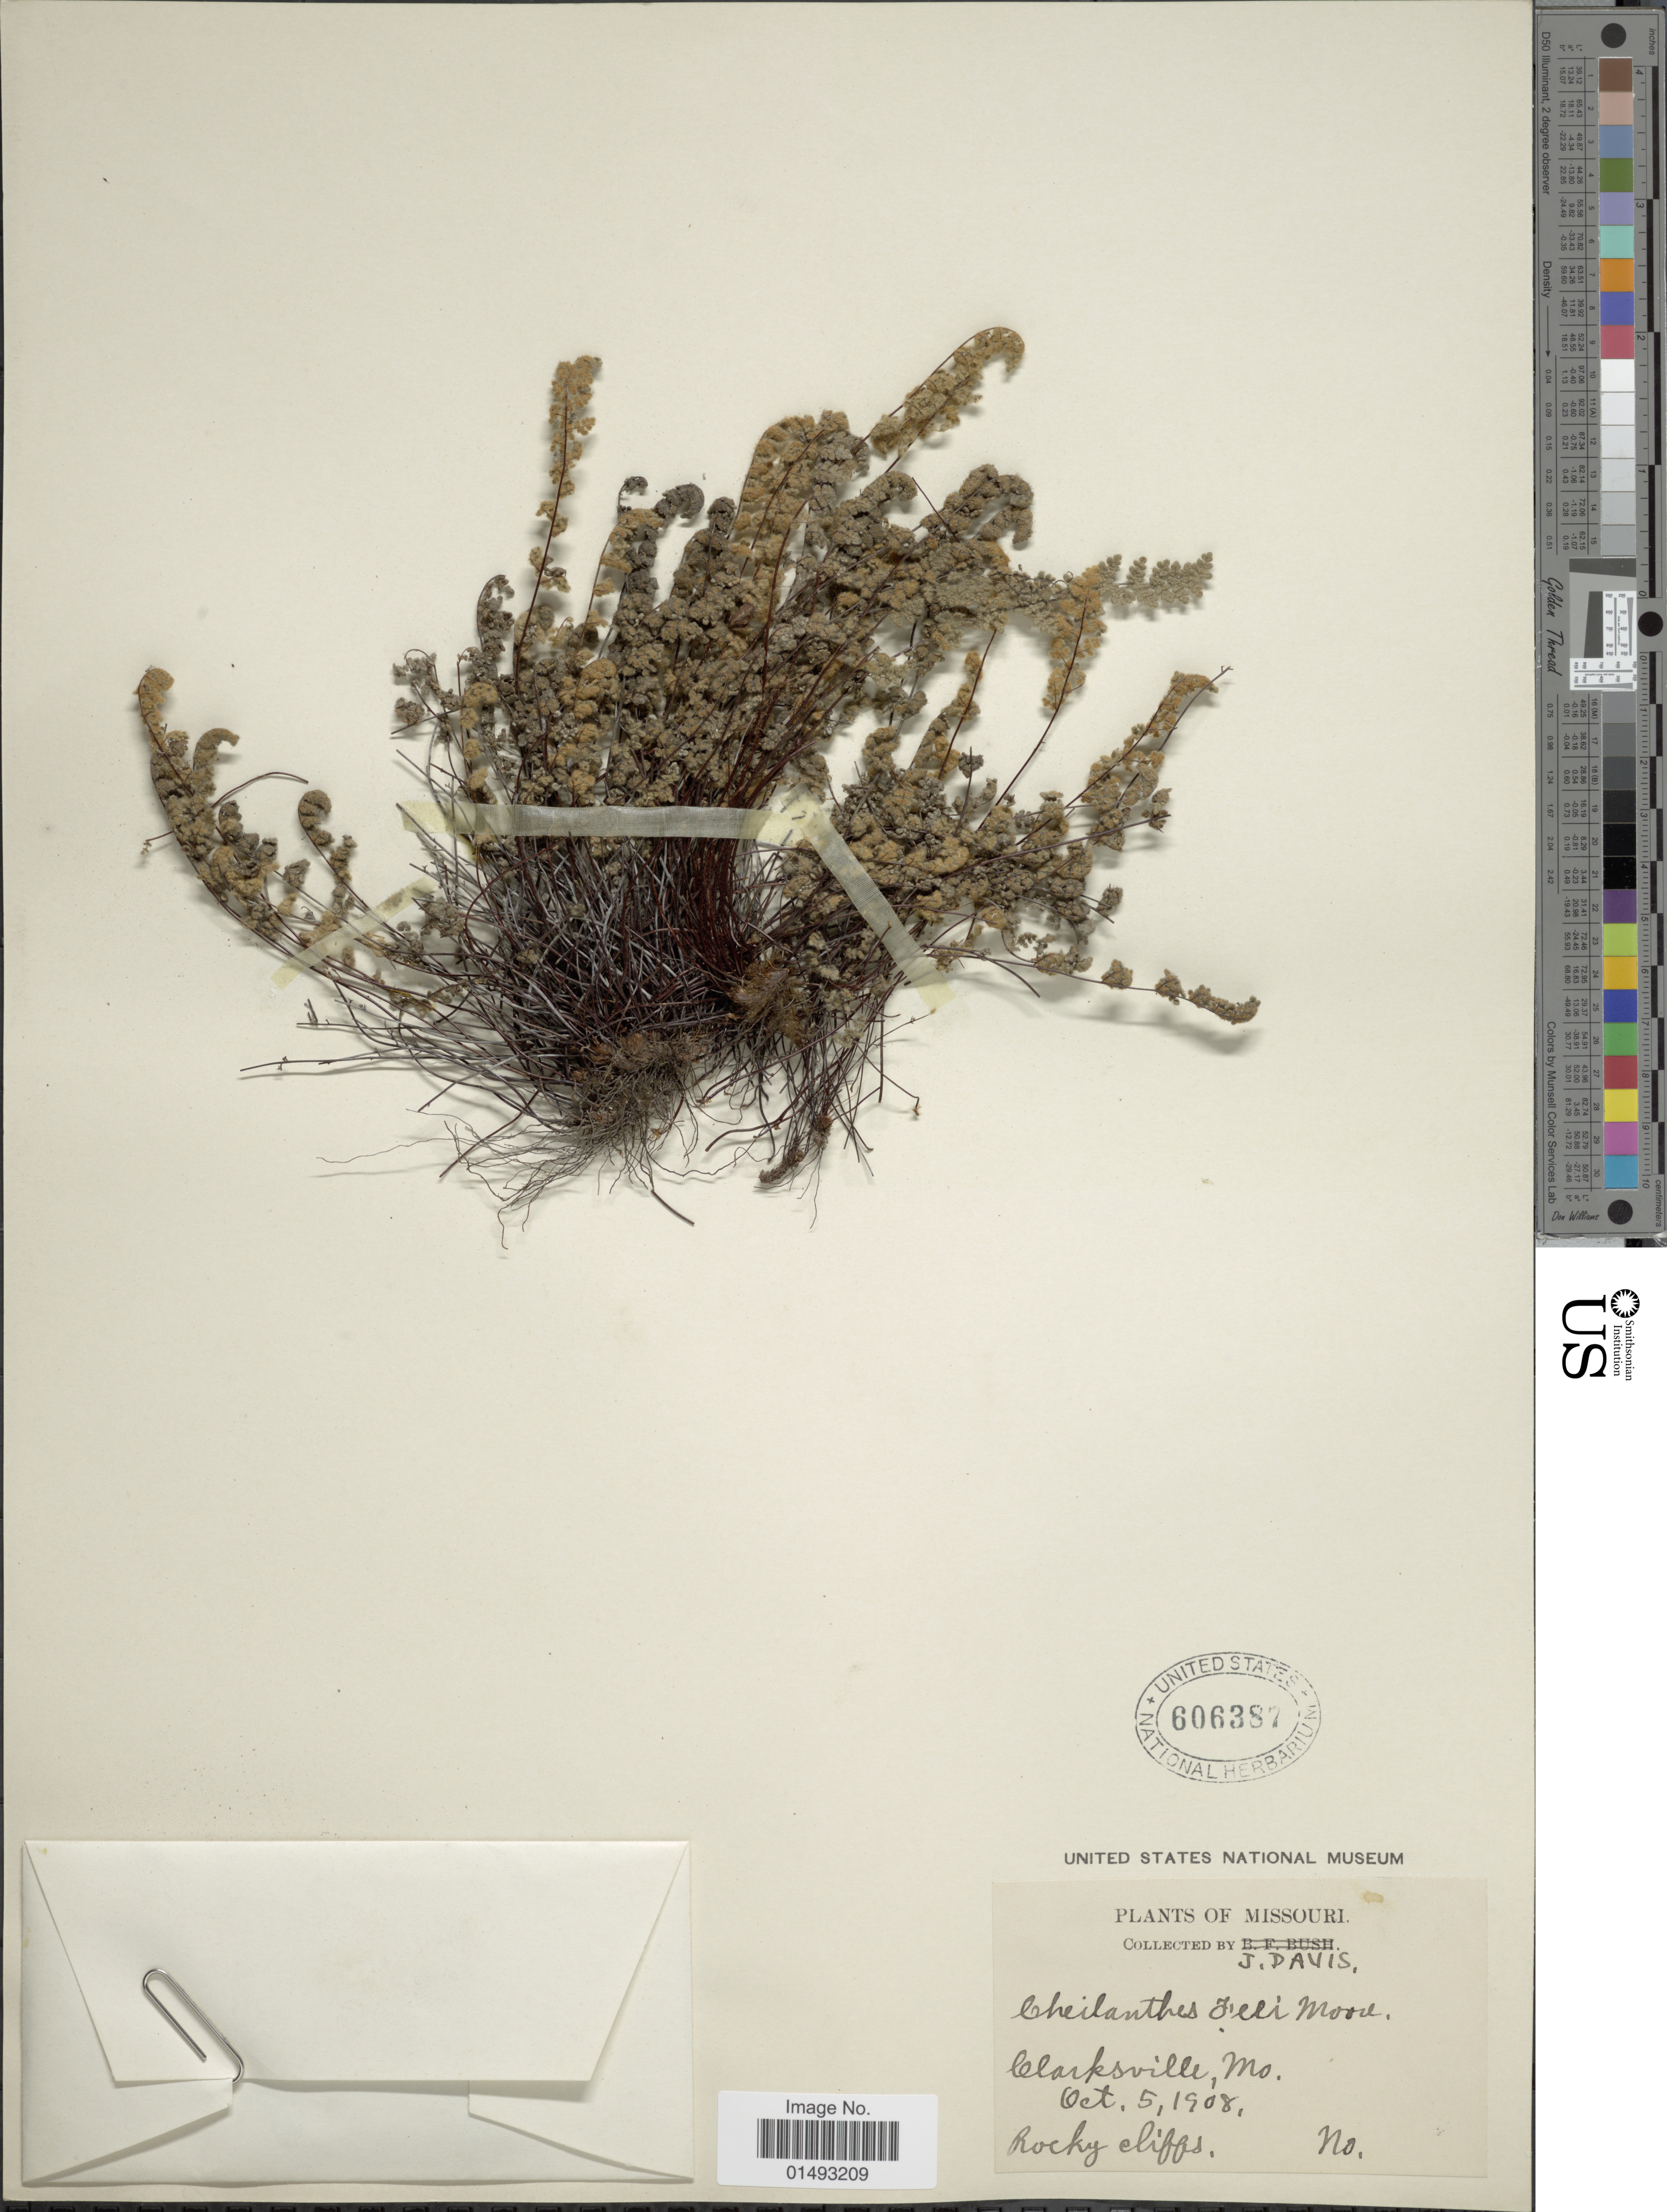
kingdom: Plantae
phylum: Tracheophyta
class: Polypodiopsida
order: Polypodiales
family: Pteridaceae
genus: Myriopteris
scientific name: Myriopteris gracilis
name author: Fée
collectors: J. Davis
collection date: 1908-10-05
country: United States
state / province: Missouri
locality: Clarksville, Mo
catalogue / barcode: US 606387